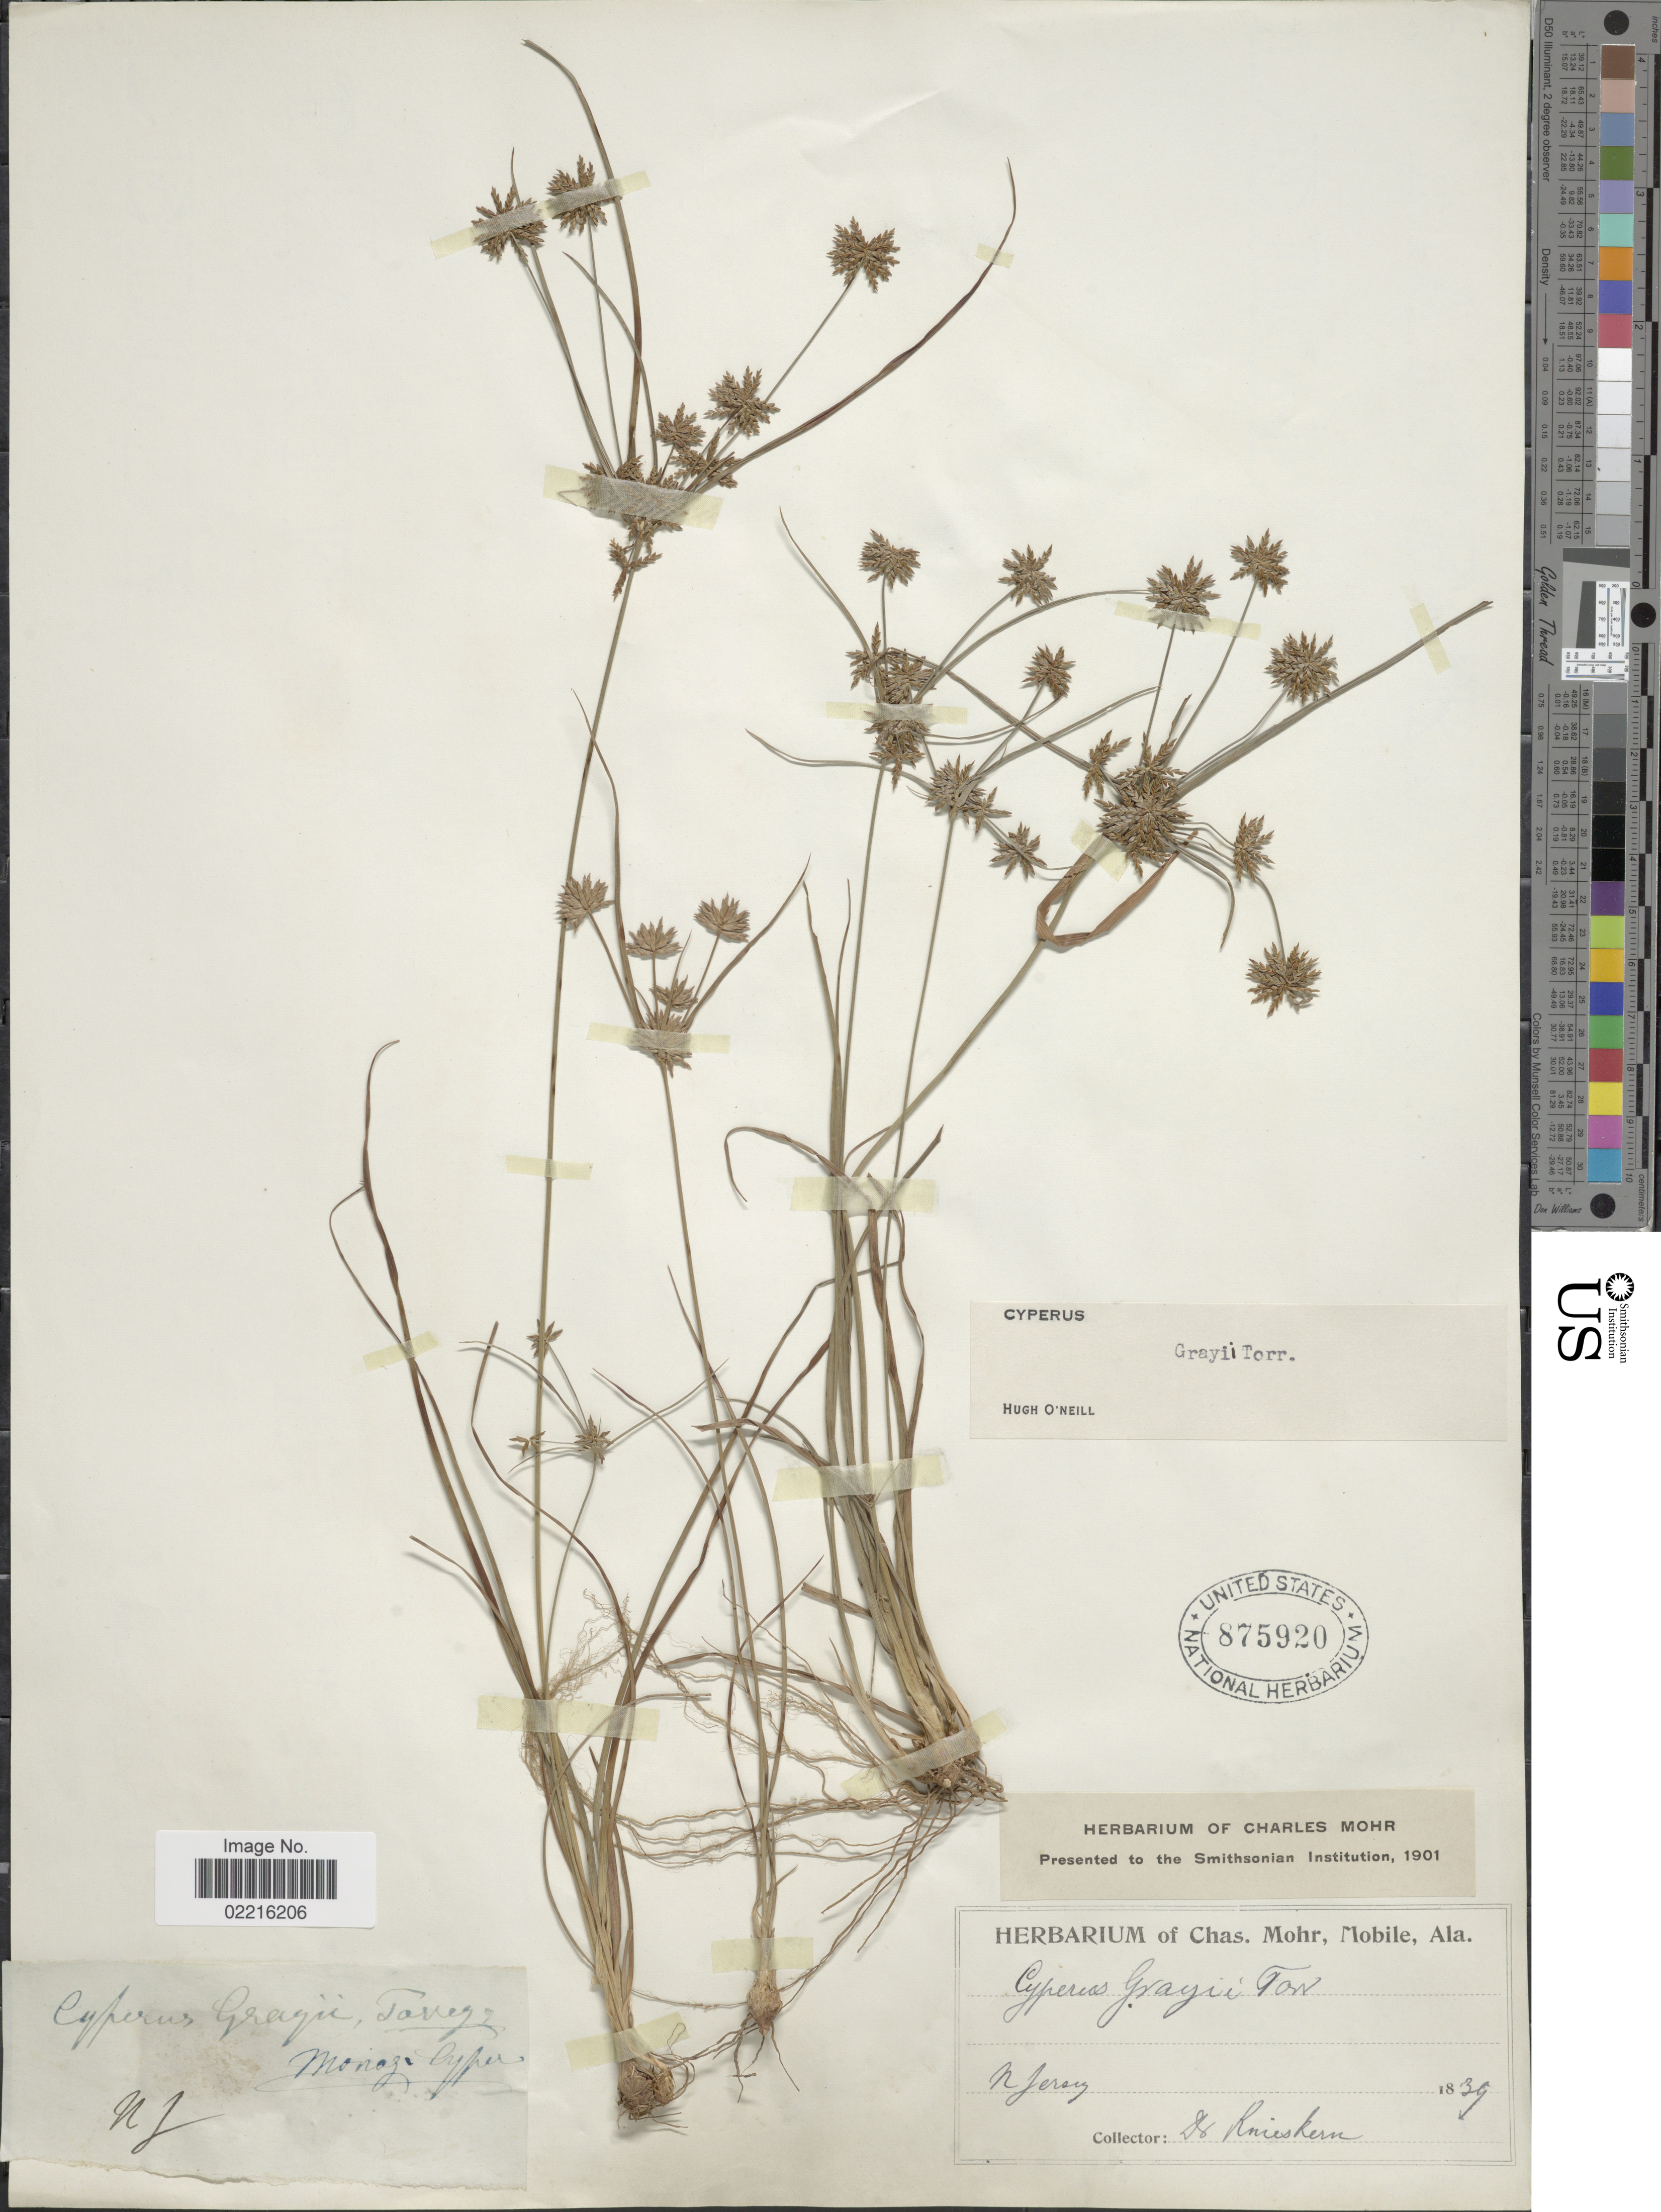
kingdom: Plantae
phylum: Tracheophyta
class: Liliopsida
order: Poales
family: Cyperaceae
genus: Cyperus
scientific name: Cyperus grayi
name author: Torr.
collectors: -. Knieskeur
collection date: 1839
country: United States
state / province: New Jersey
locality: N. Jersey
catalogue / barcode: US 875920